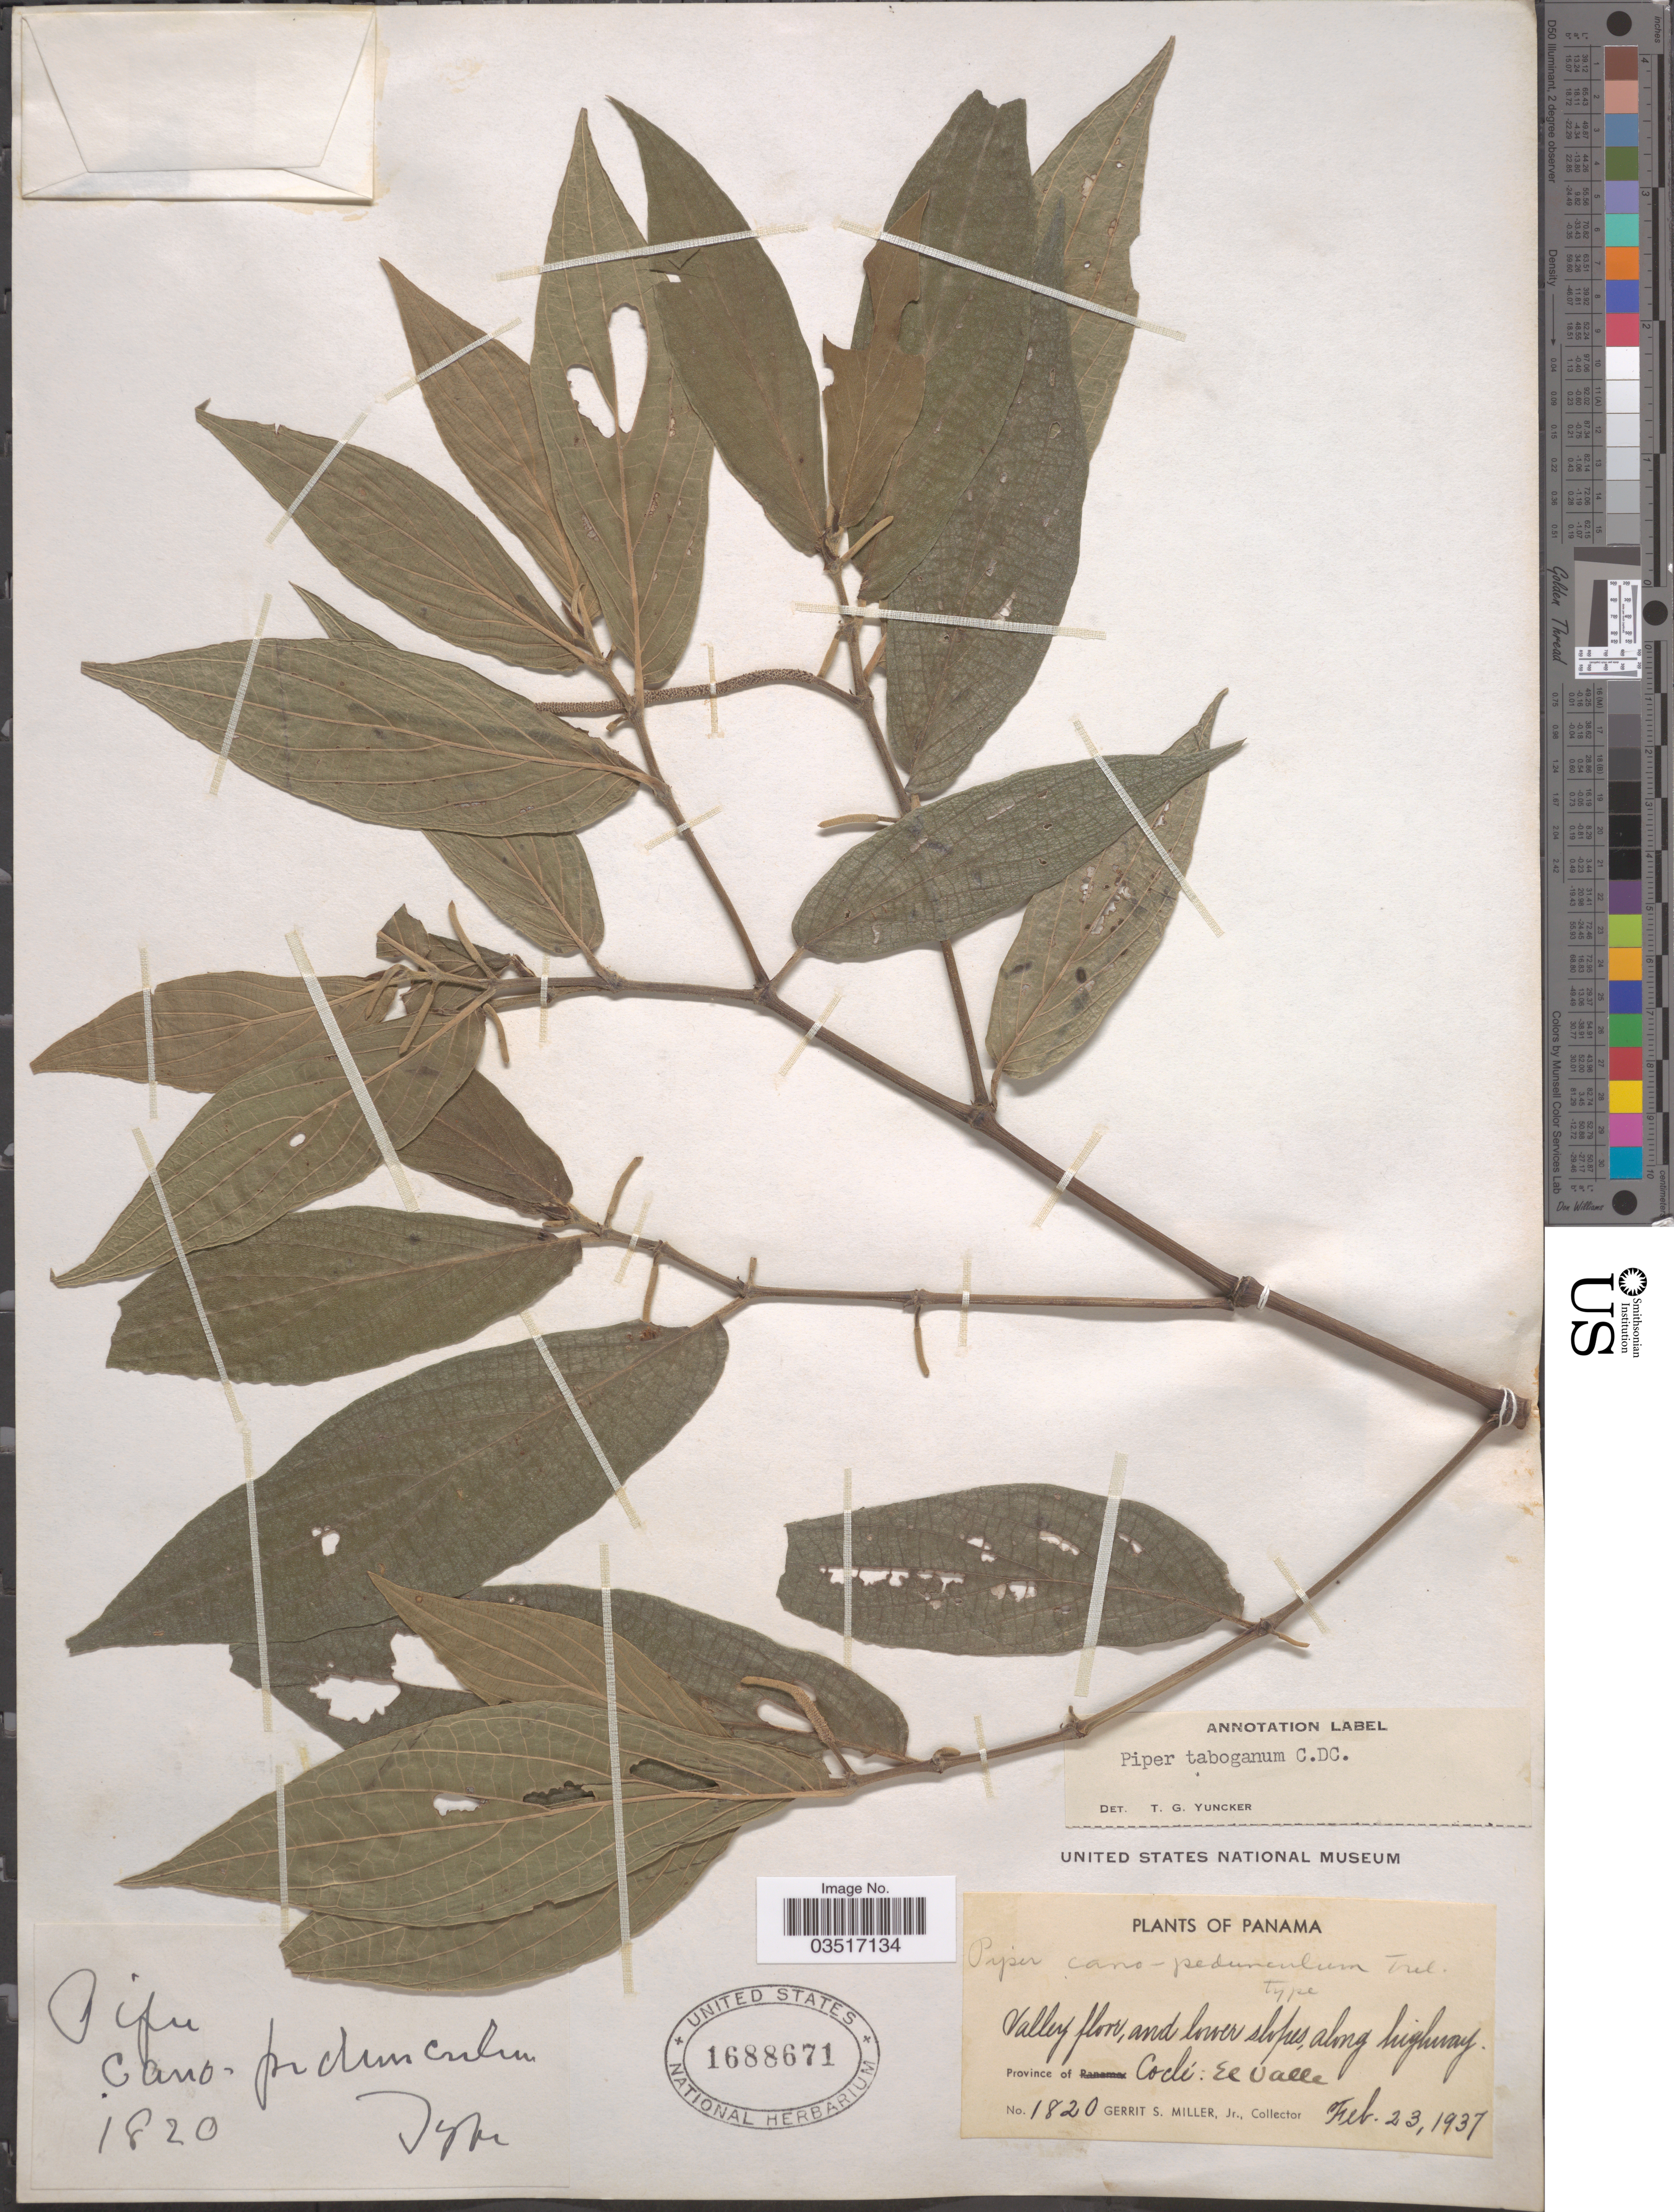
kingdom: Plantae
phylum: Tracheophyta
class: Magnoliopsida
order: Piperales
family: Piperaceae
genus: Piper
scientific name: Piper taboganum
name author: C. DC.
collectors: G. S. Miller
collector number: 1820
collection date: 1937-02-23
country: Panama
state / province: Cocle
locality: El Valle.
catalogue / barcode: US 1688671